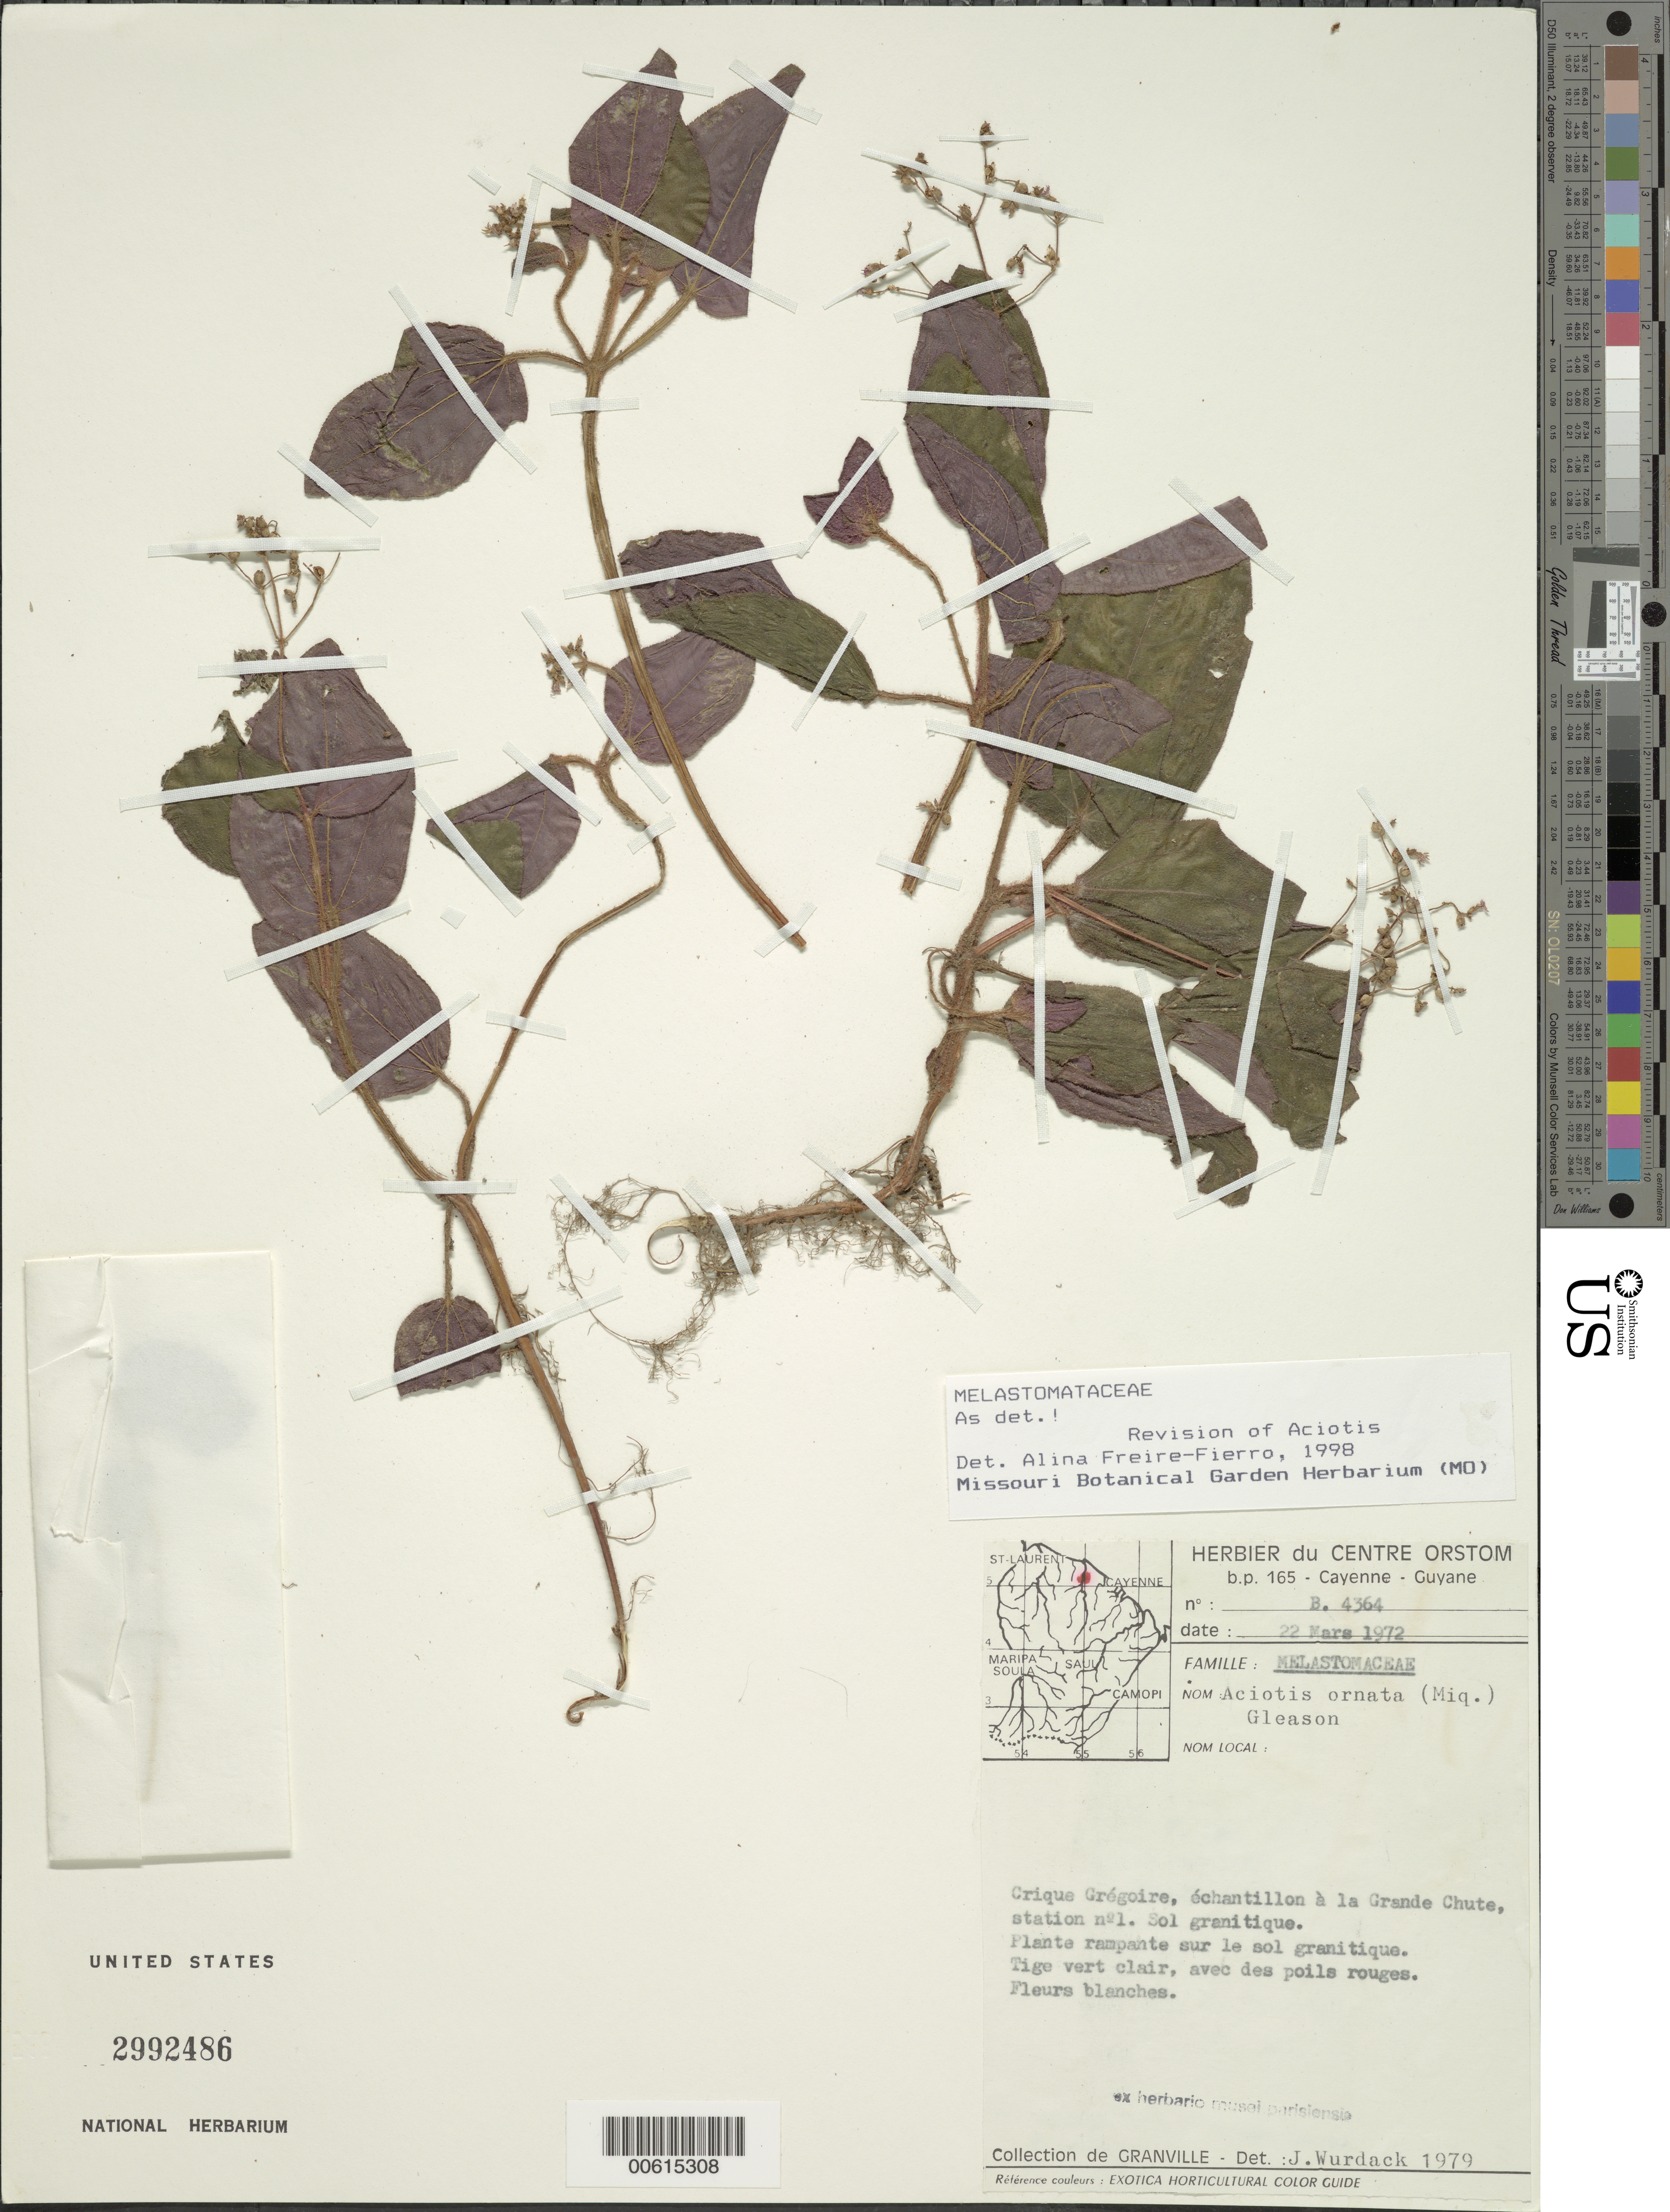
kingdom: Plantae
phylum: Tracheophyta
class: Magnoliopsida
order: Myrtales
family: Melastomataceae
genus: Aciotis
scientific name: Aciotis ornata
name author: (Miq.) Gleason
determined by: Freire-Fierro, A.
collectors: J.-J. de Granville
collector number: B 4364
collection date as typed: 22-Mar-72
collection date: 1972-03-22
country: French Guiana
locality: Crique Grégoire, Grande Chute, station no. 1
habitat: Sol granitique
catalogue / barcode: US 2992486